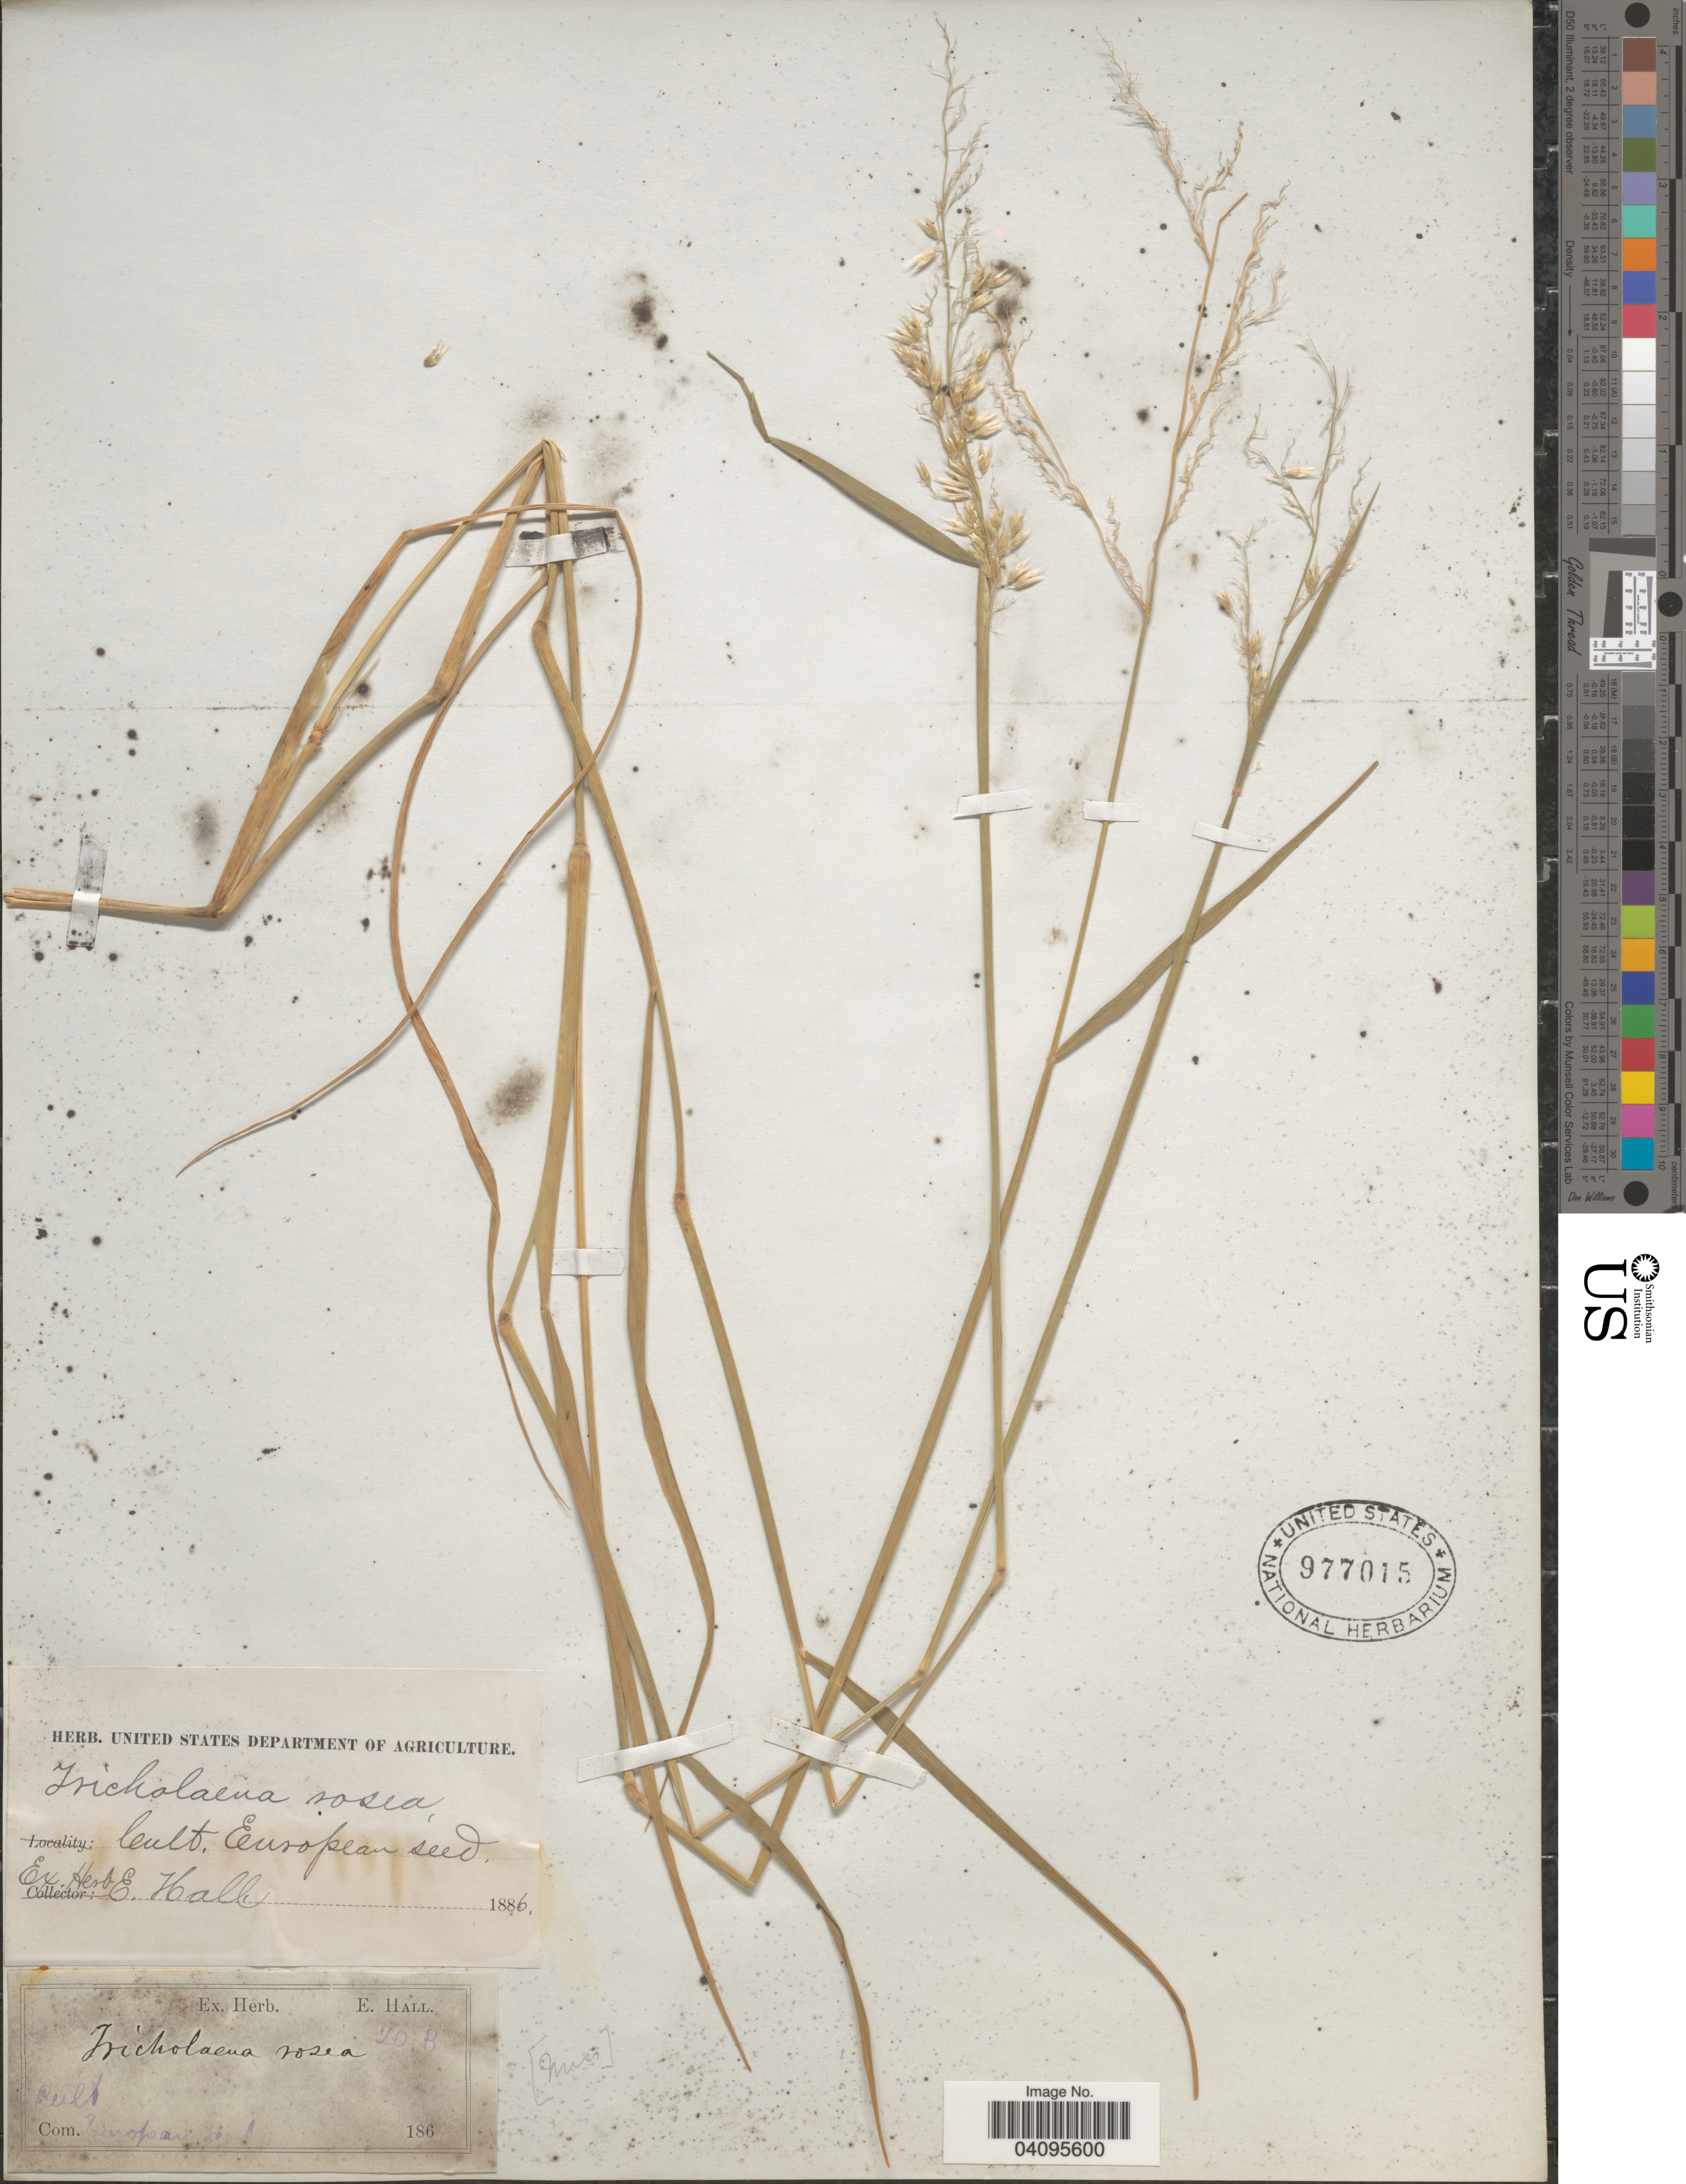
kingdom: Plantae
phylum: Tracheophyta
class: Liliopsida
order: Poales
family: Poaceae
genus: Melinis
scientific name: Melinis repens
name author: (Willd.) Zizka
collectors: ex herb. E. Hall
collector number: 20.B*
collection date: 1886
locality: European seed.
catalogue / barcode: US 977015